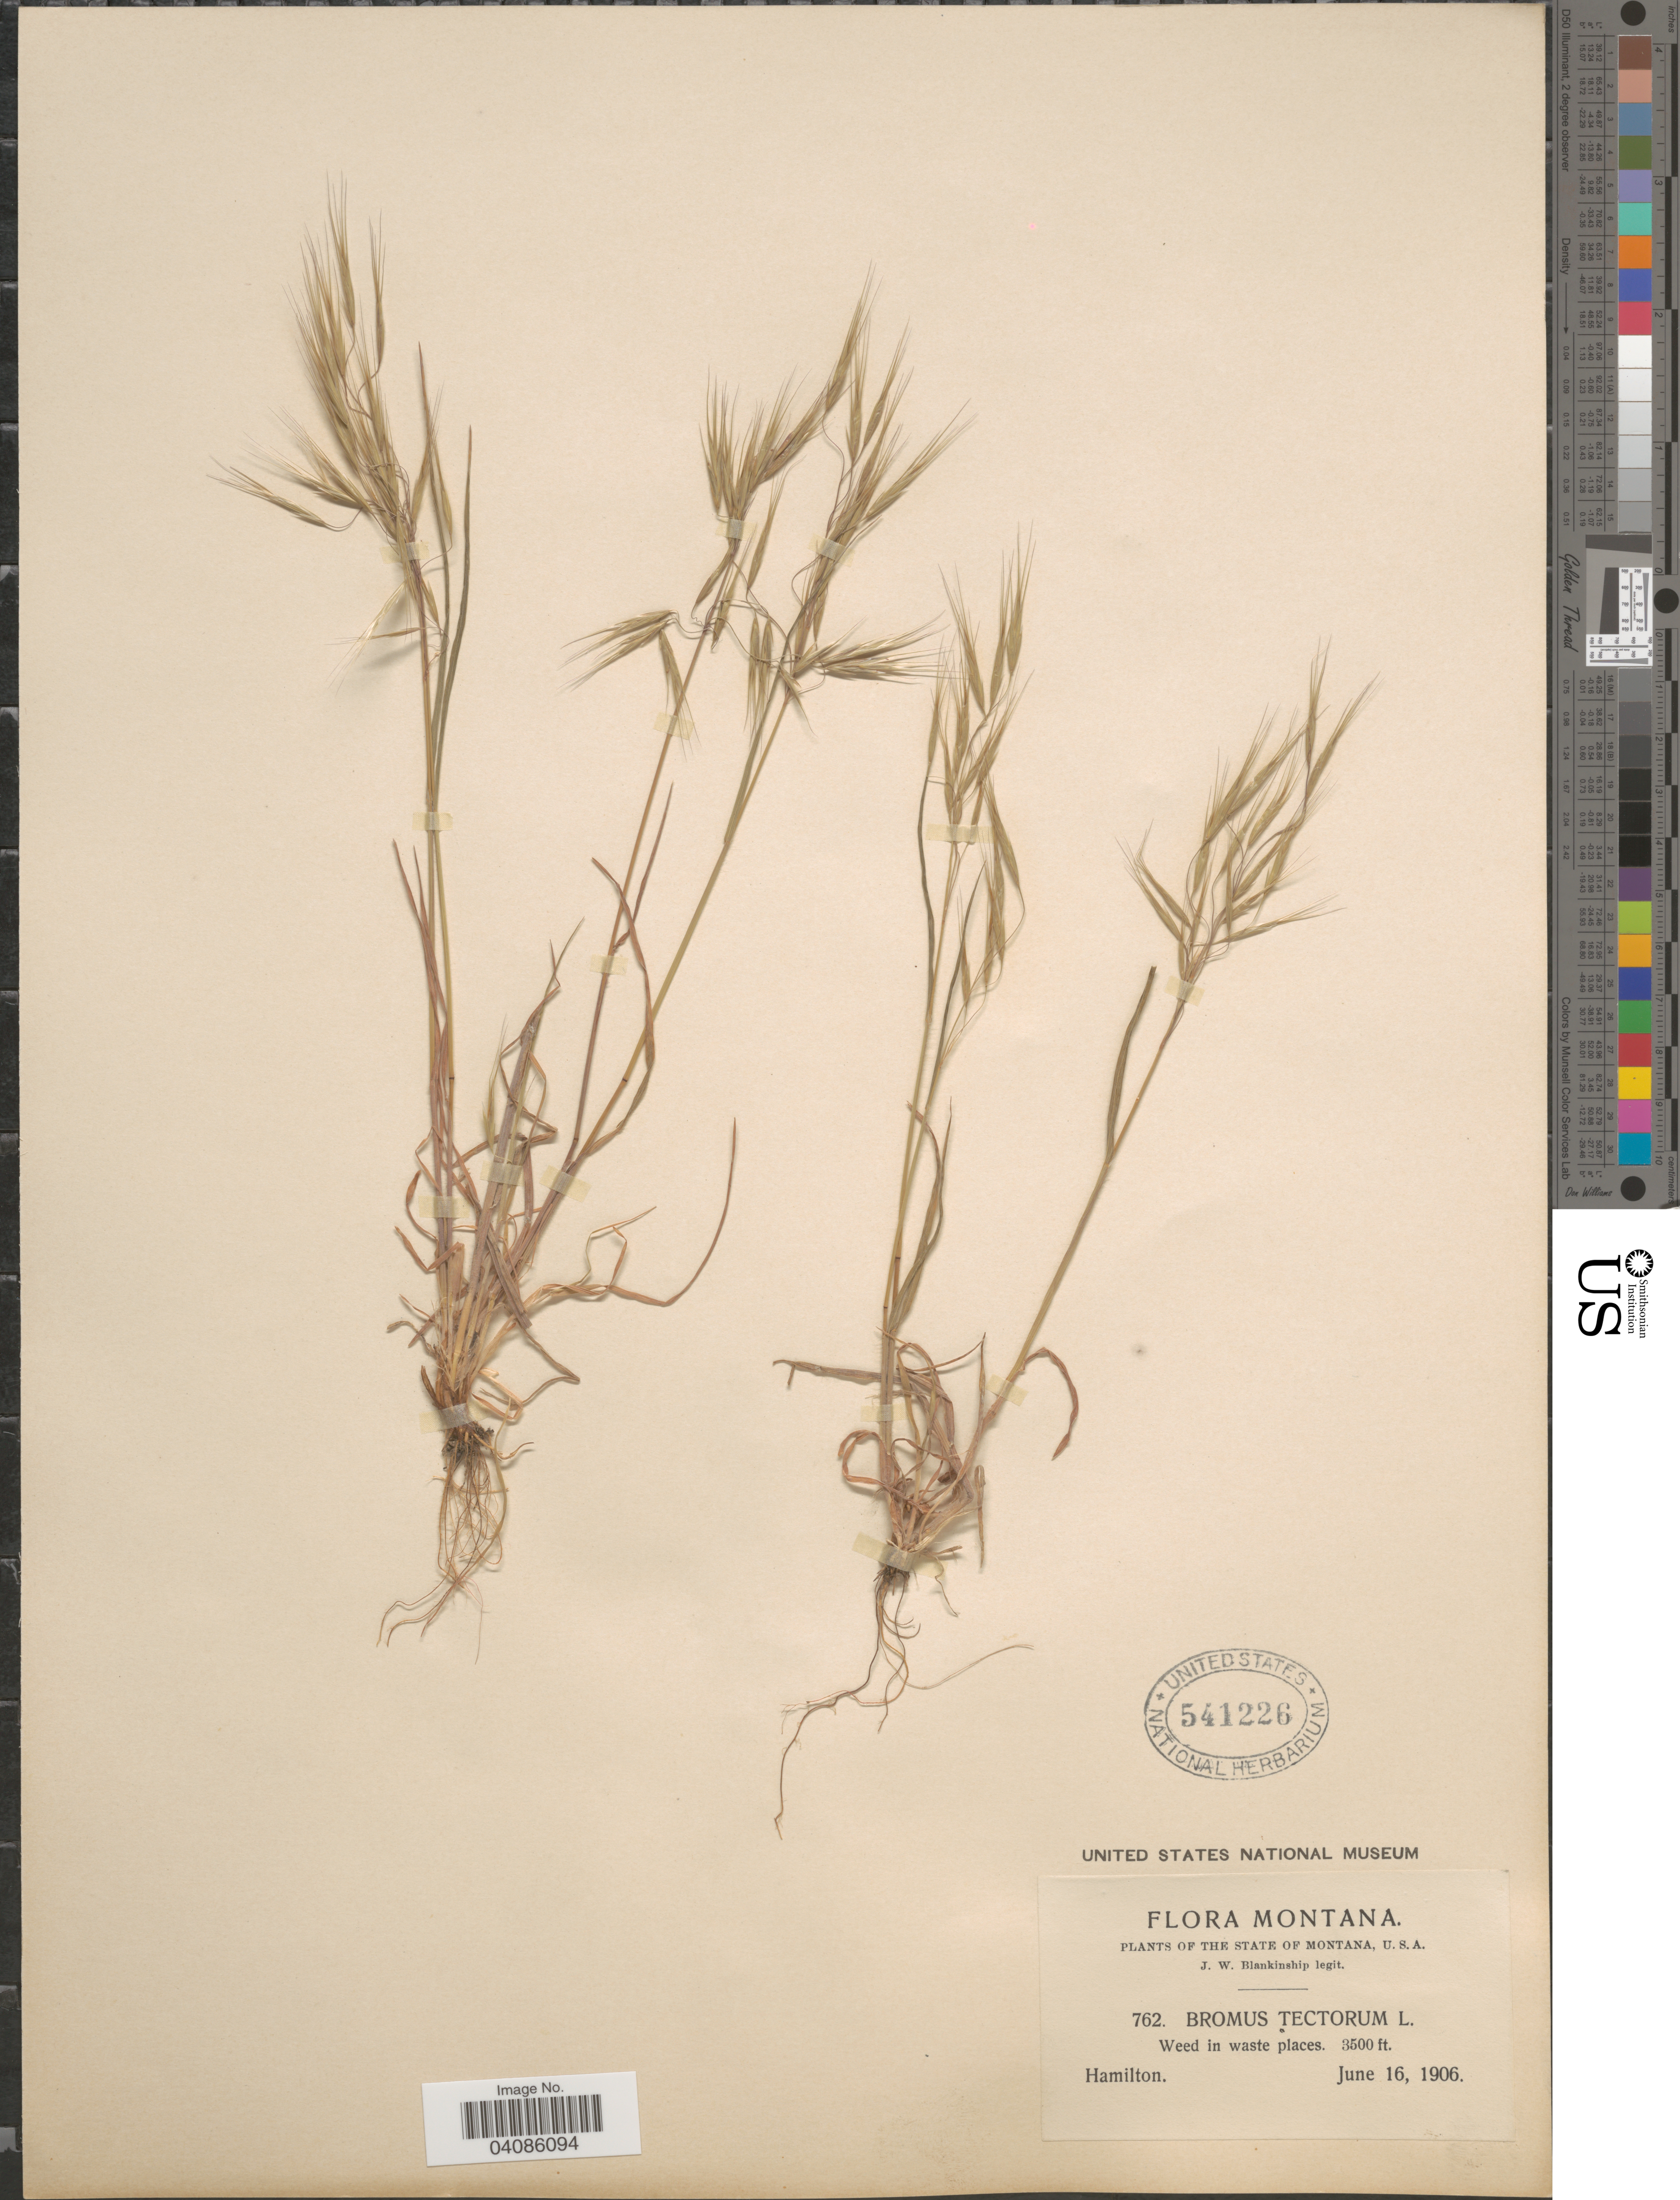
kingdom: Plantae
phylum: Tracheophyta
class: Liliopsida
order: Poales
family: Poaceae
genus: Bromus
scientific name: Bromus tectorum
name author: L.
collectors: J. W. Blankinship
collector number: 762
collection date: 1906-06-16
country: United States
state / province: Montana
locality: Hamilton.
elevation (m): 1067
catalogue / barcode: US 541226